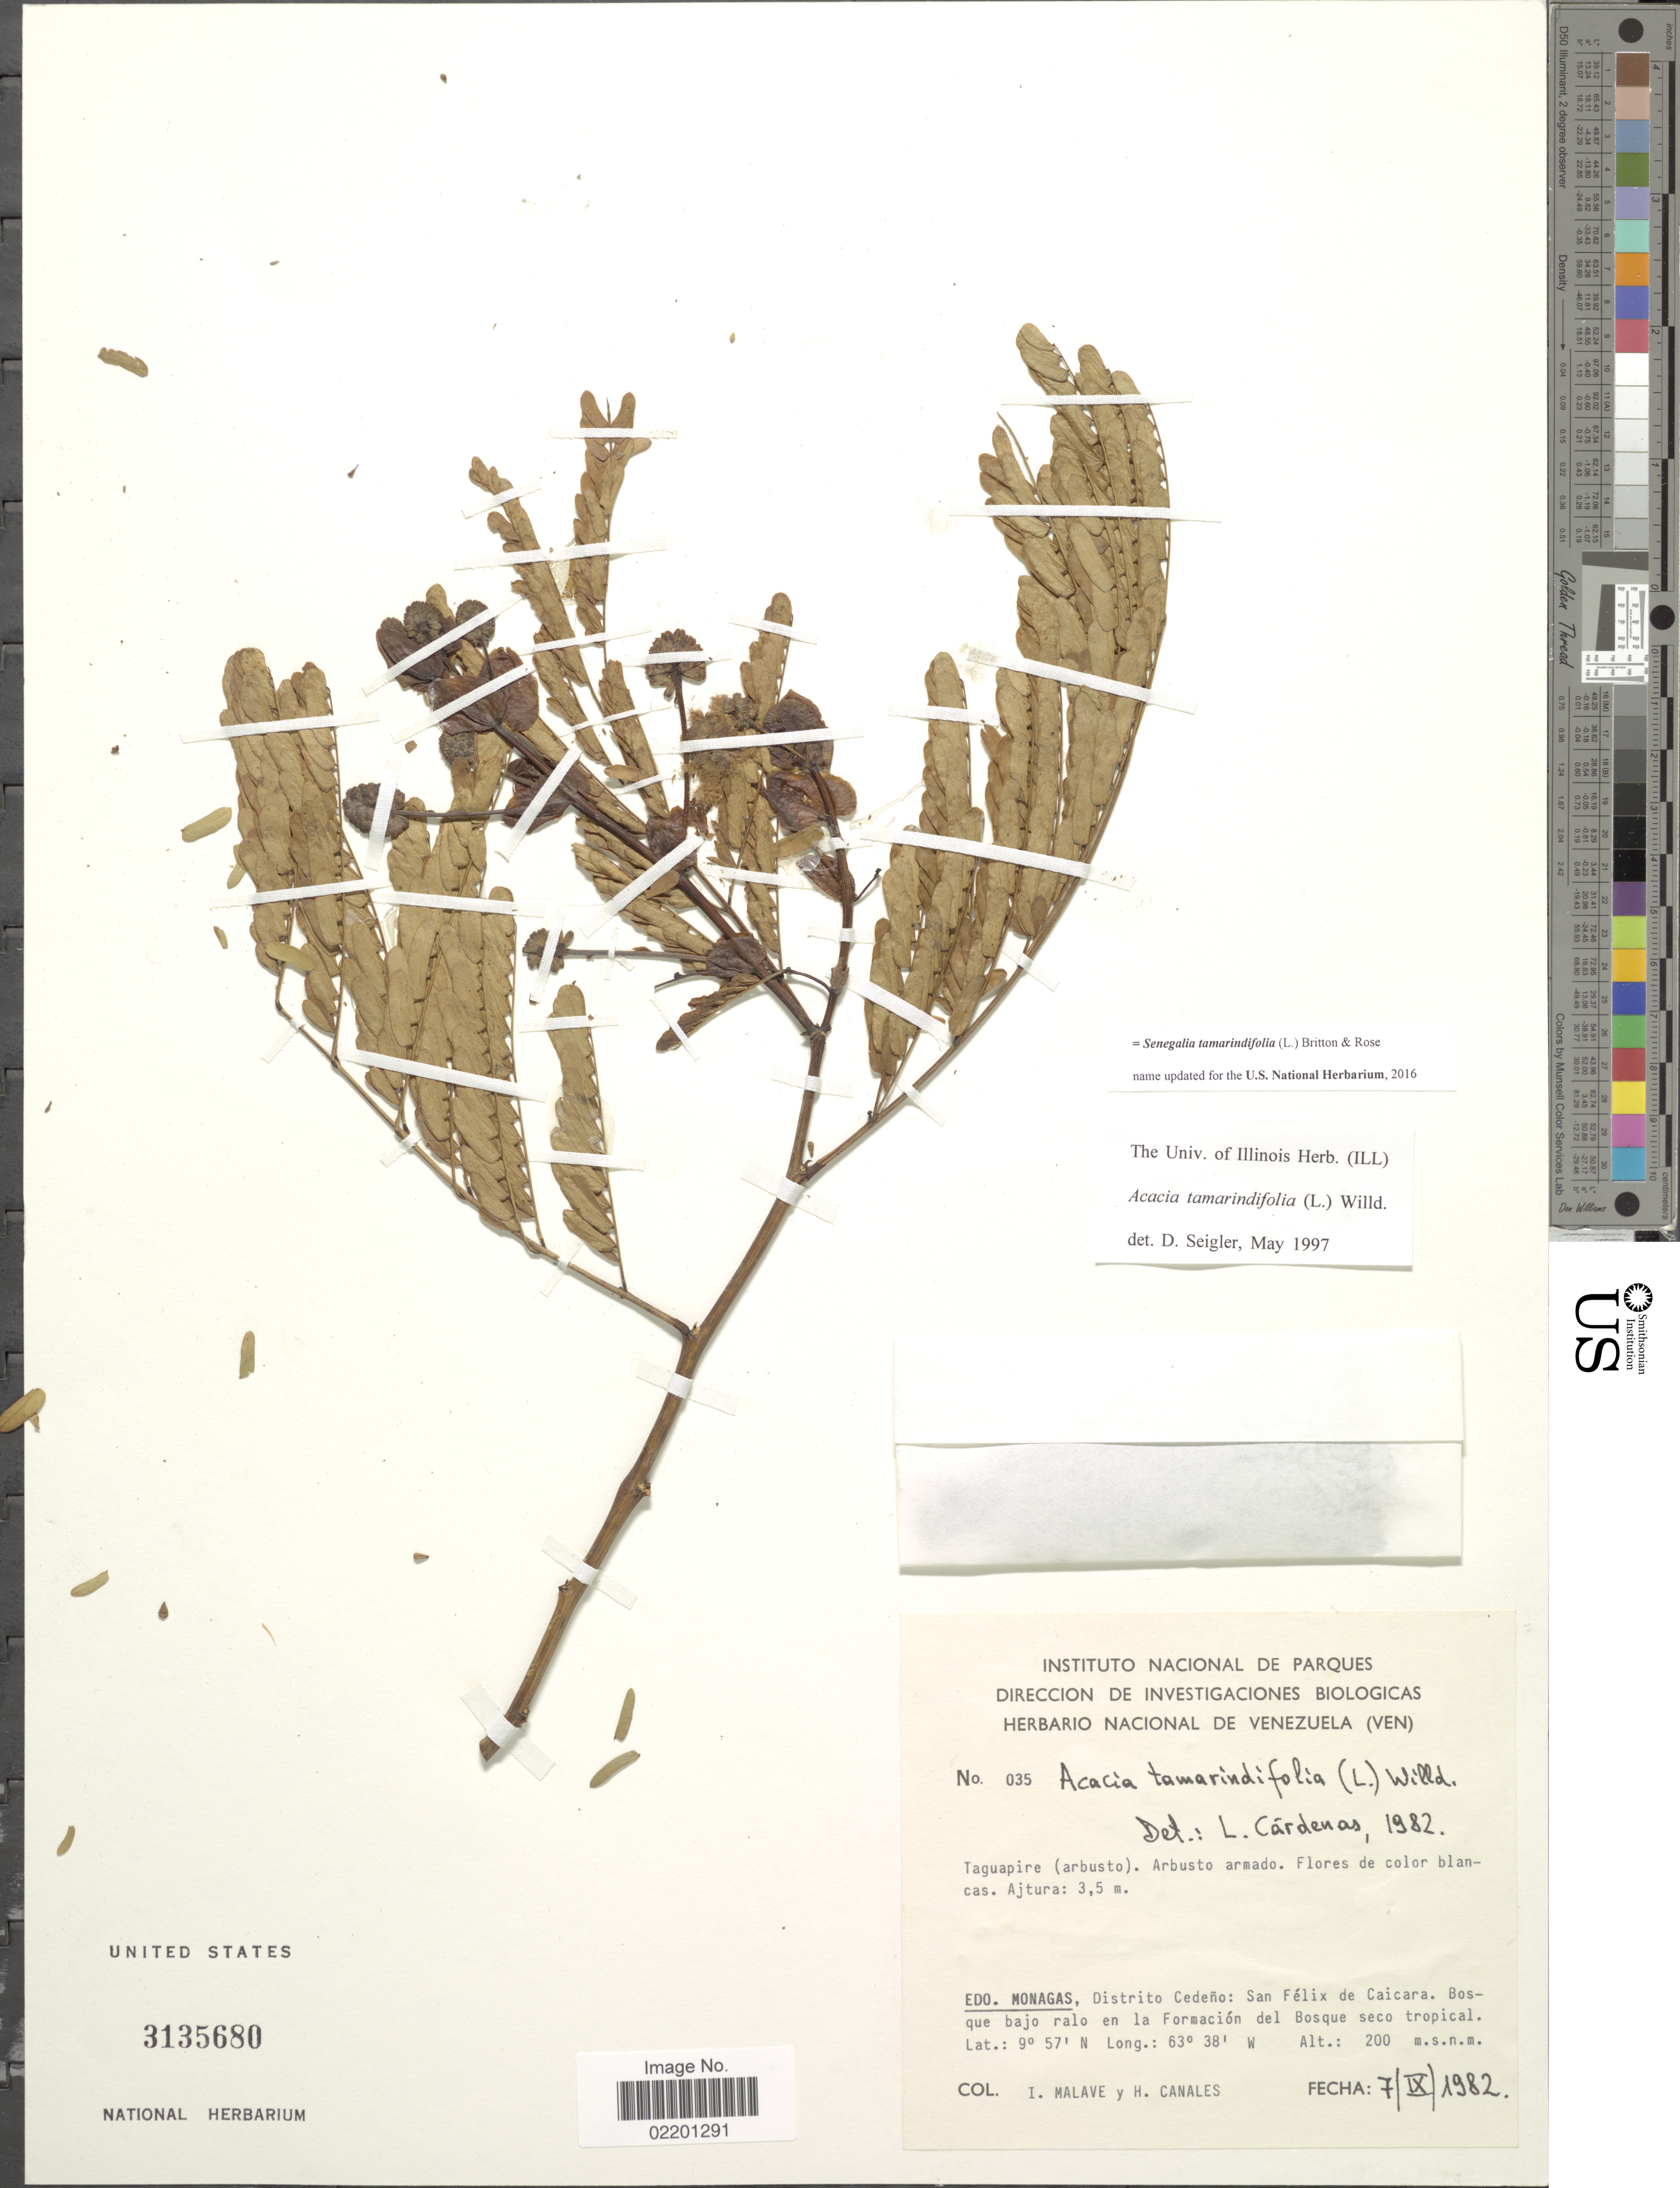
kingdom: Plantae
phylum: Tracheophyta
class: Magnoliopsida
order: Fabales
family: Fabaceae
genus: Senegalia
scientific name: Senegalia tamarindifolia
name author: (L.) Britton & Rose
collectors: I. Malave & I. Canales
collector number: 035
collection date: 1982-09-07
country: Venezuela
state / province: Monagas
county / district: Cedeño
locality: Edo. Monagas, Distrito Cedeno: San Felix de Caicara, Bosque bajo ralo en la Formacion del Bosque seco tropical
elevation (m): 200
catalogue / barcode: US 3135680